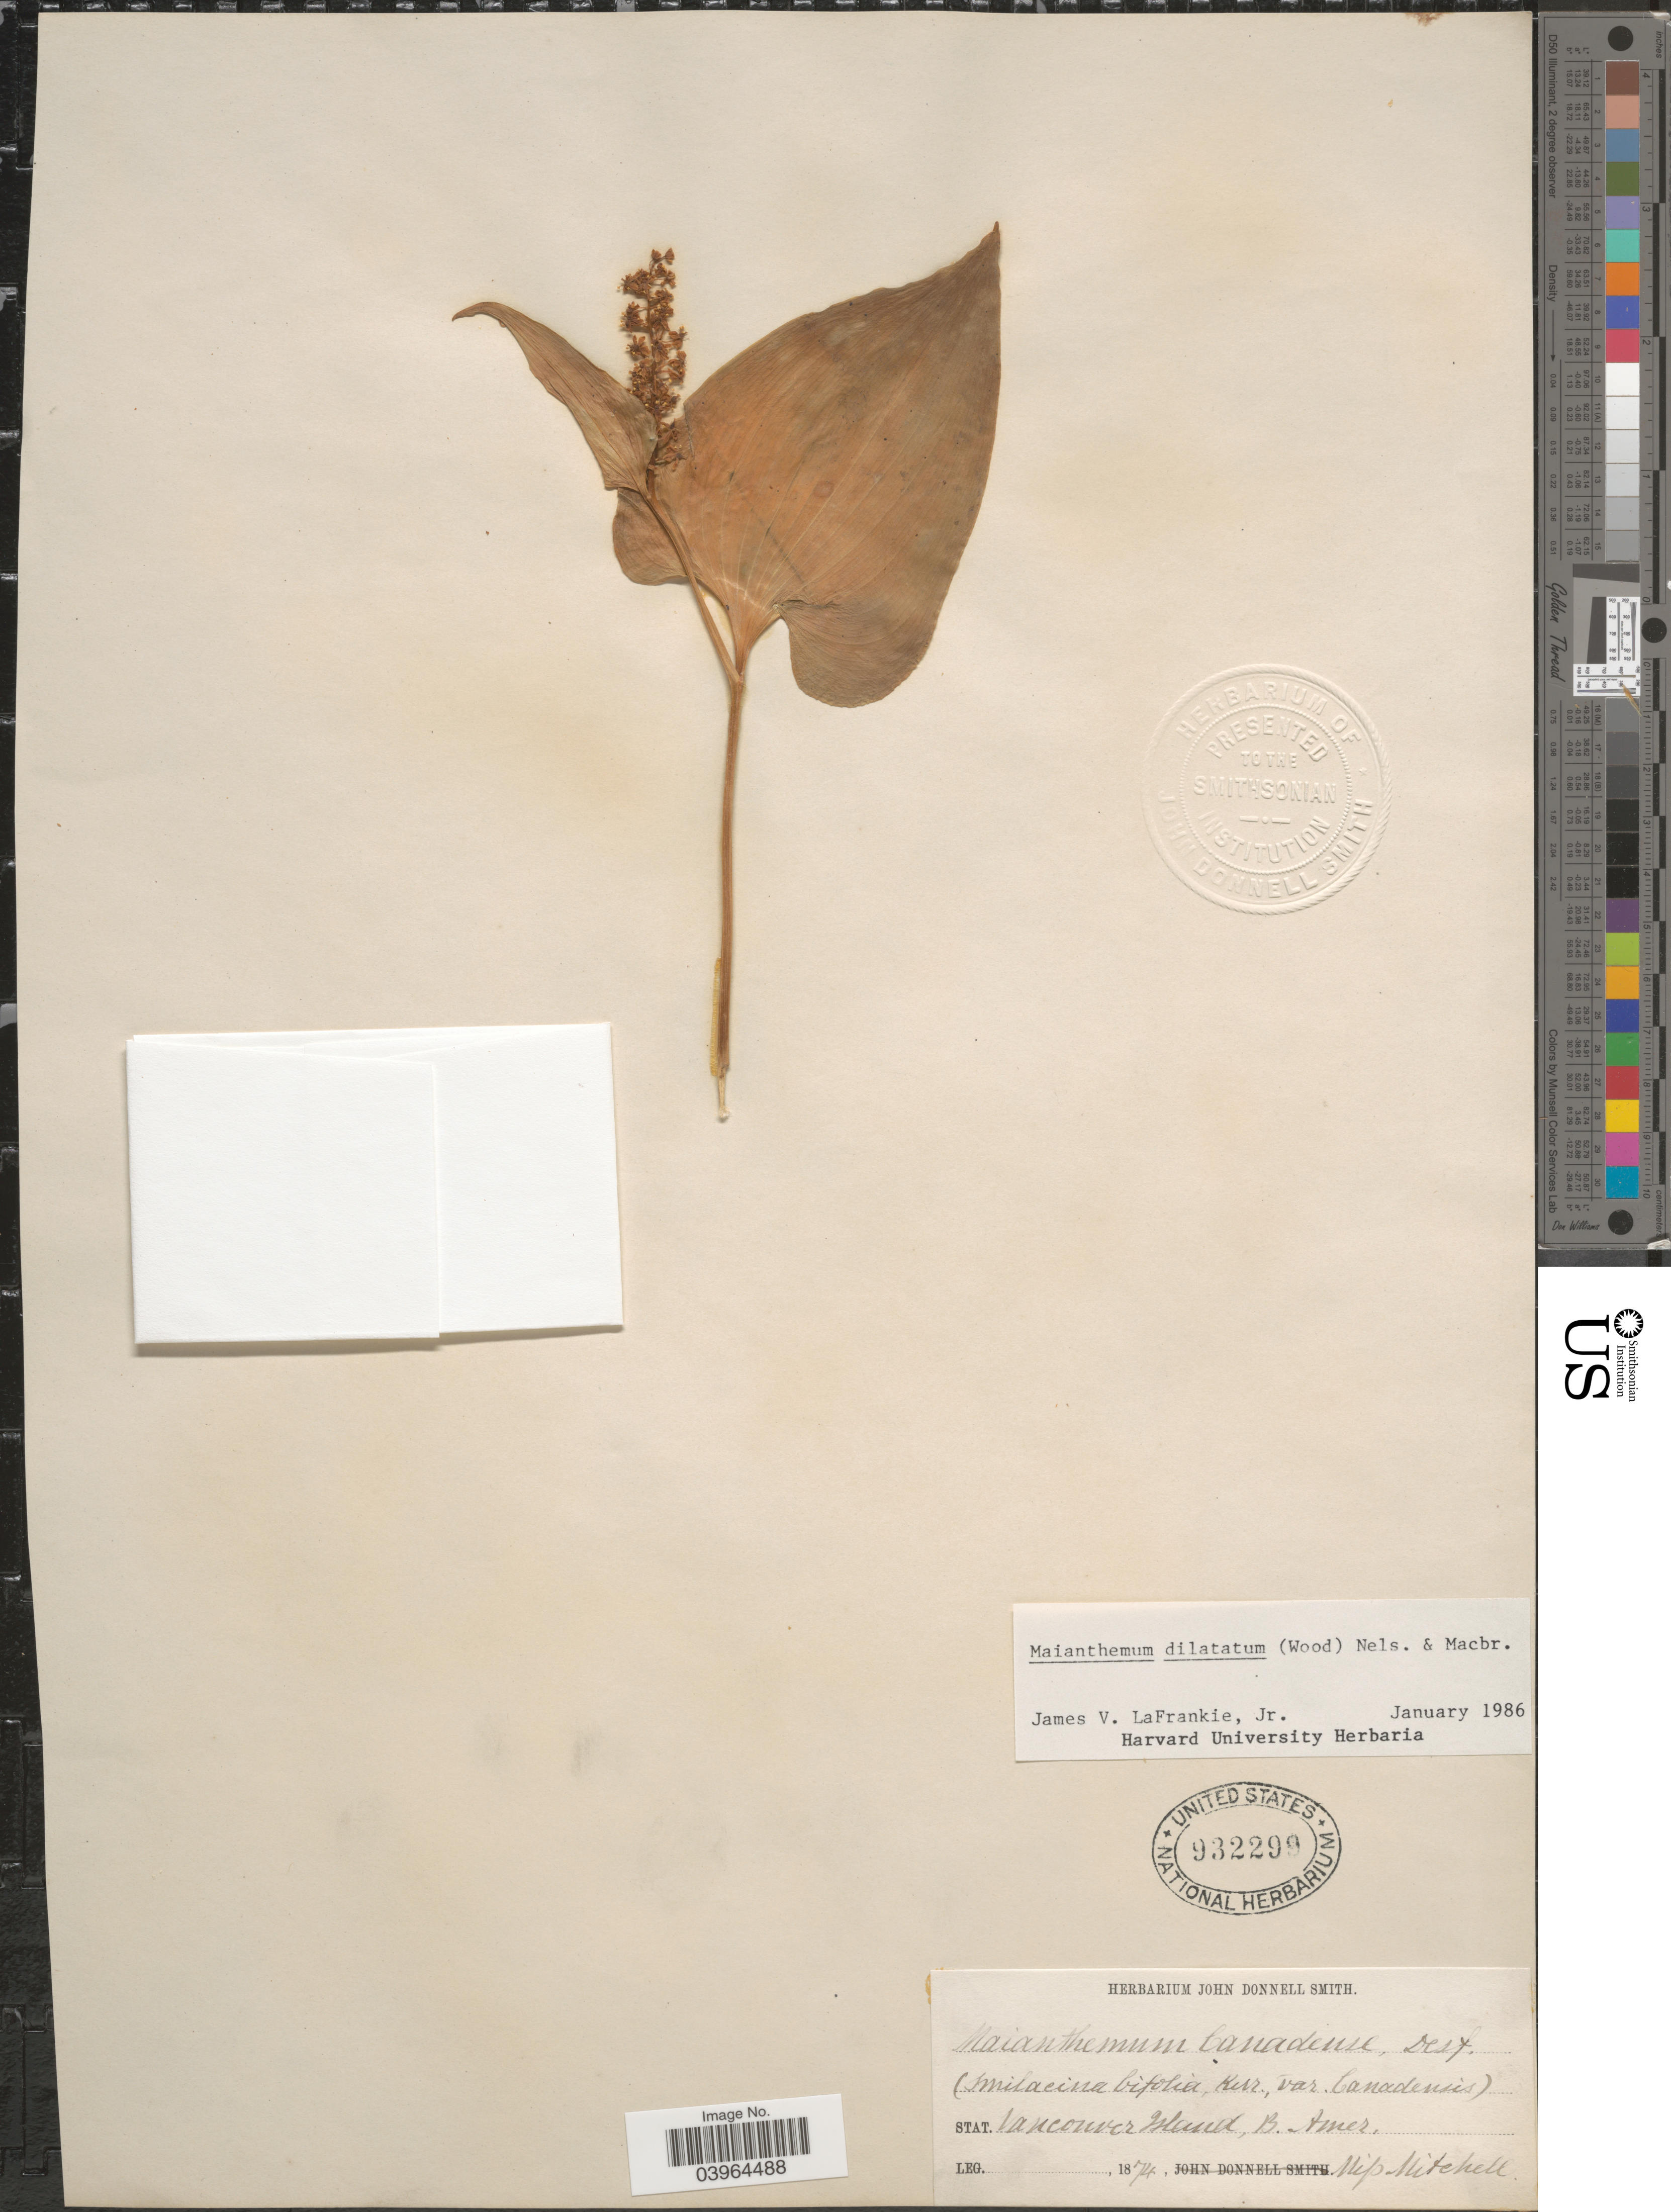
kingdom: Plantae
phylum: Tracheophyta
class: Liliopsida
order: Asparagales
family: Asparagaceae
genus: Maianthemum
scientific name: Maianthemum dilatatum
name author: (Alph. Wood) A. Nelson & J.F. Macbr.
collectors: M. Mitchell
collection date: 1874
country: Canada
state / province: British Columbia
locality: Vancouver Island, B. Amer.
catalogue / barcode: US 932299